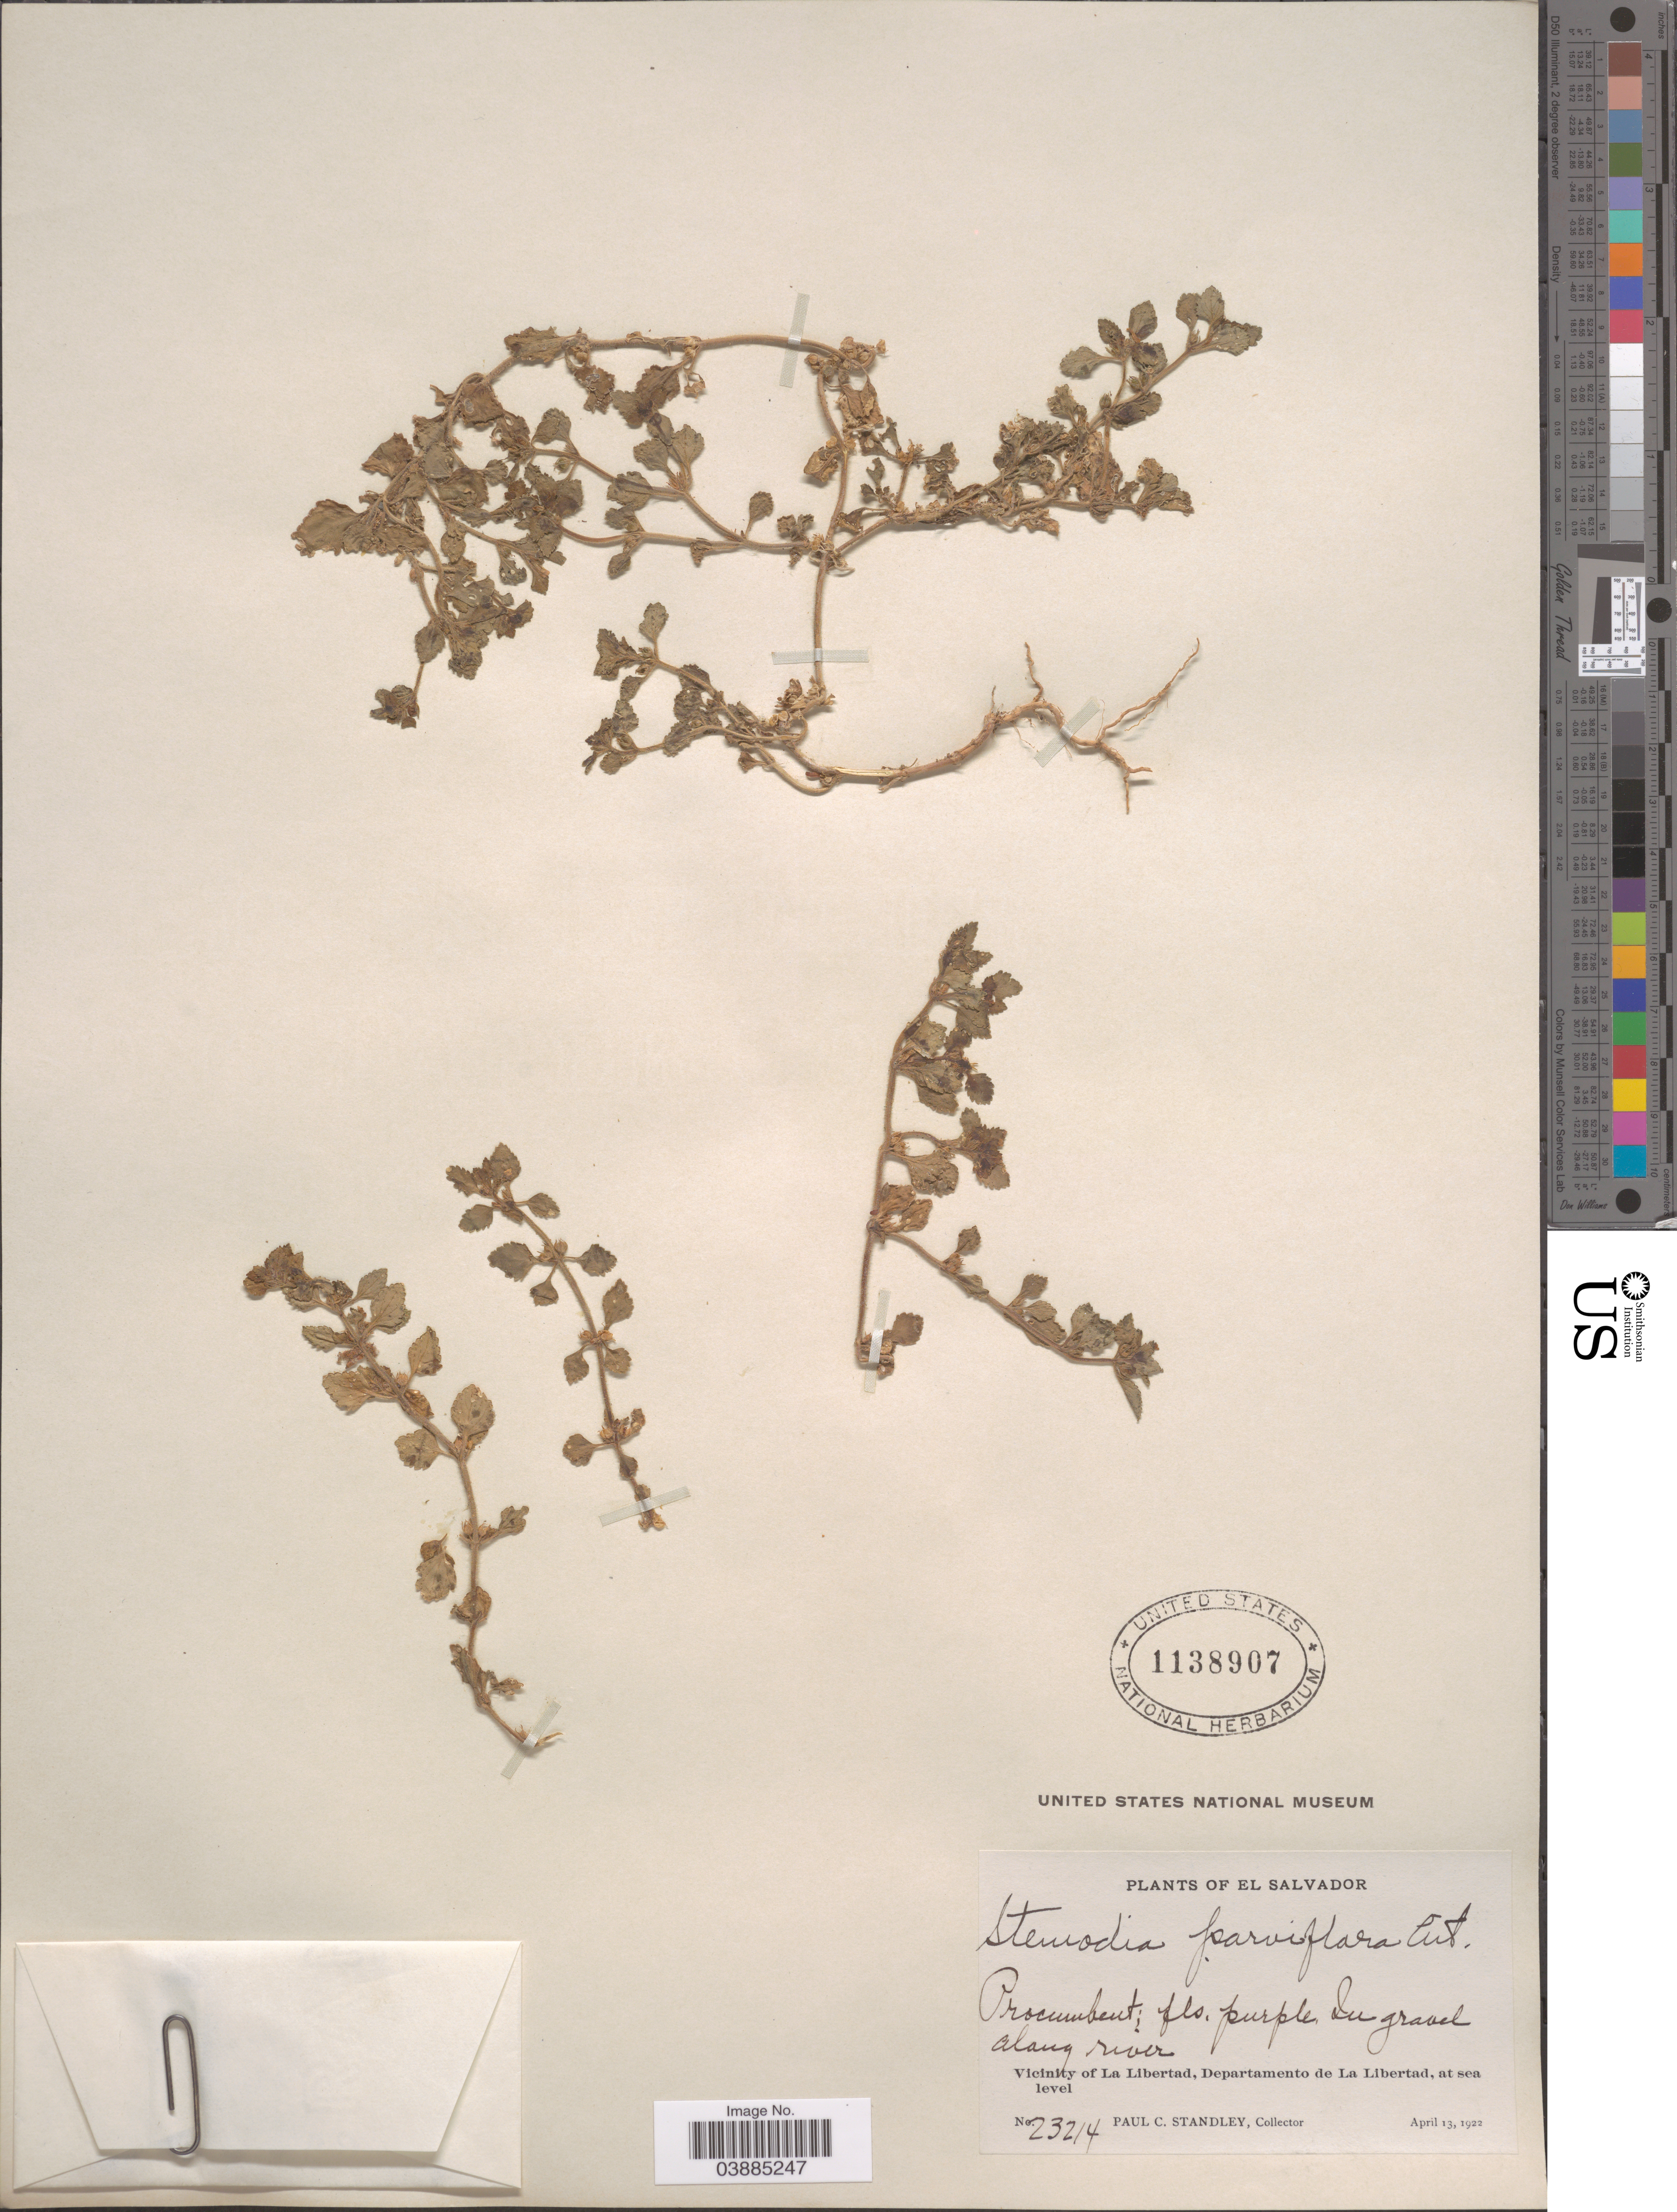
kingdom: Plantae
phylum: Tracheophyta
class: Magnoliopsida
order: Lamiales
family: Plantaginaceae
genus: Stemodia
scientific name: Stemodia parviflora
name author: W.T. Aiton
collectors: P. C. Standley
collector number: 23214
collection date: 1922-04-13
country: El Salvador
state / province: La Libertad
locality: Vicinity of La Libertad, Departamento de La Libertad.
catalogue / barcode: US 1138907